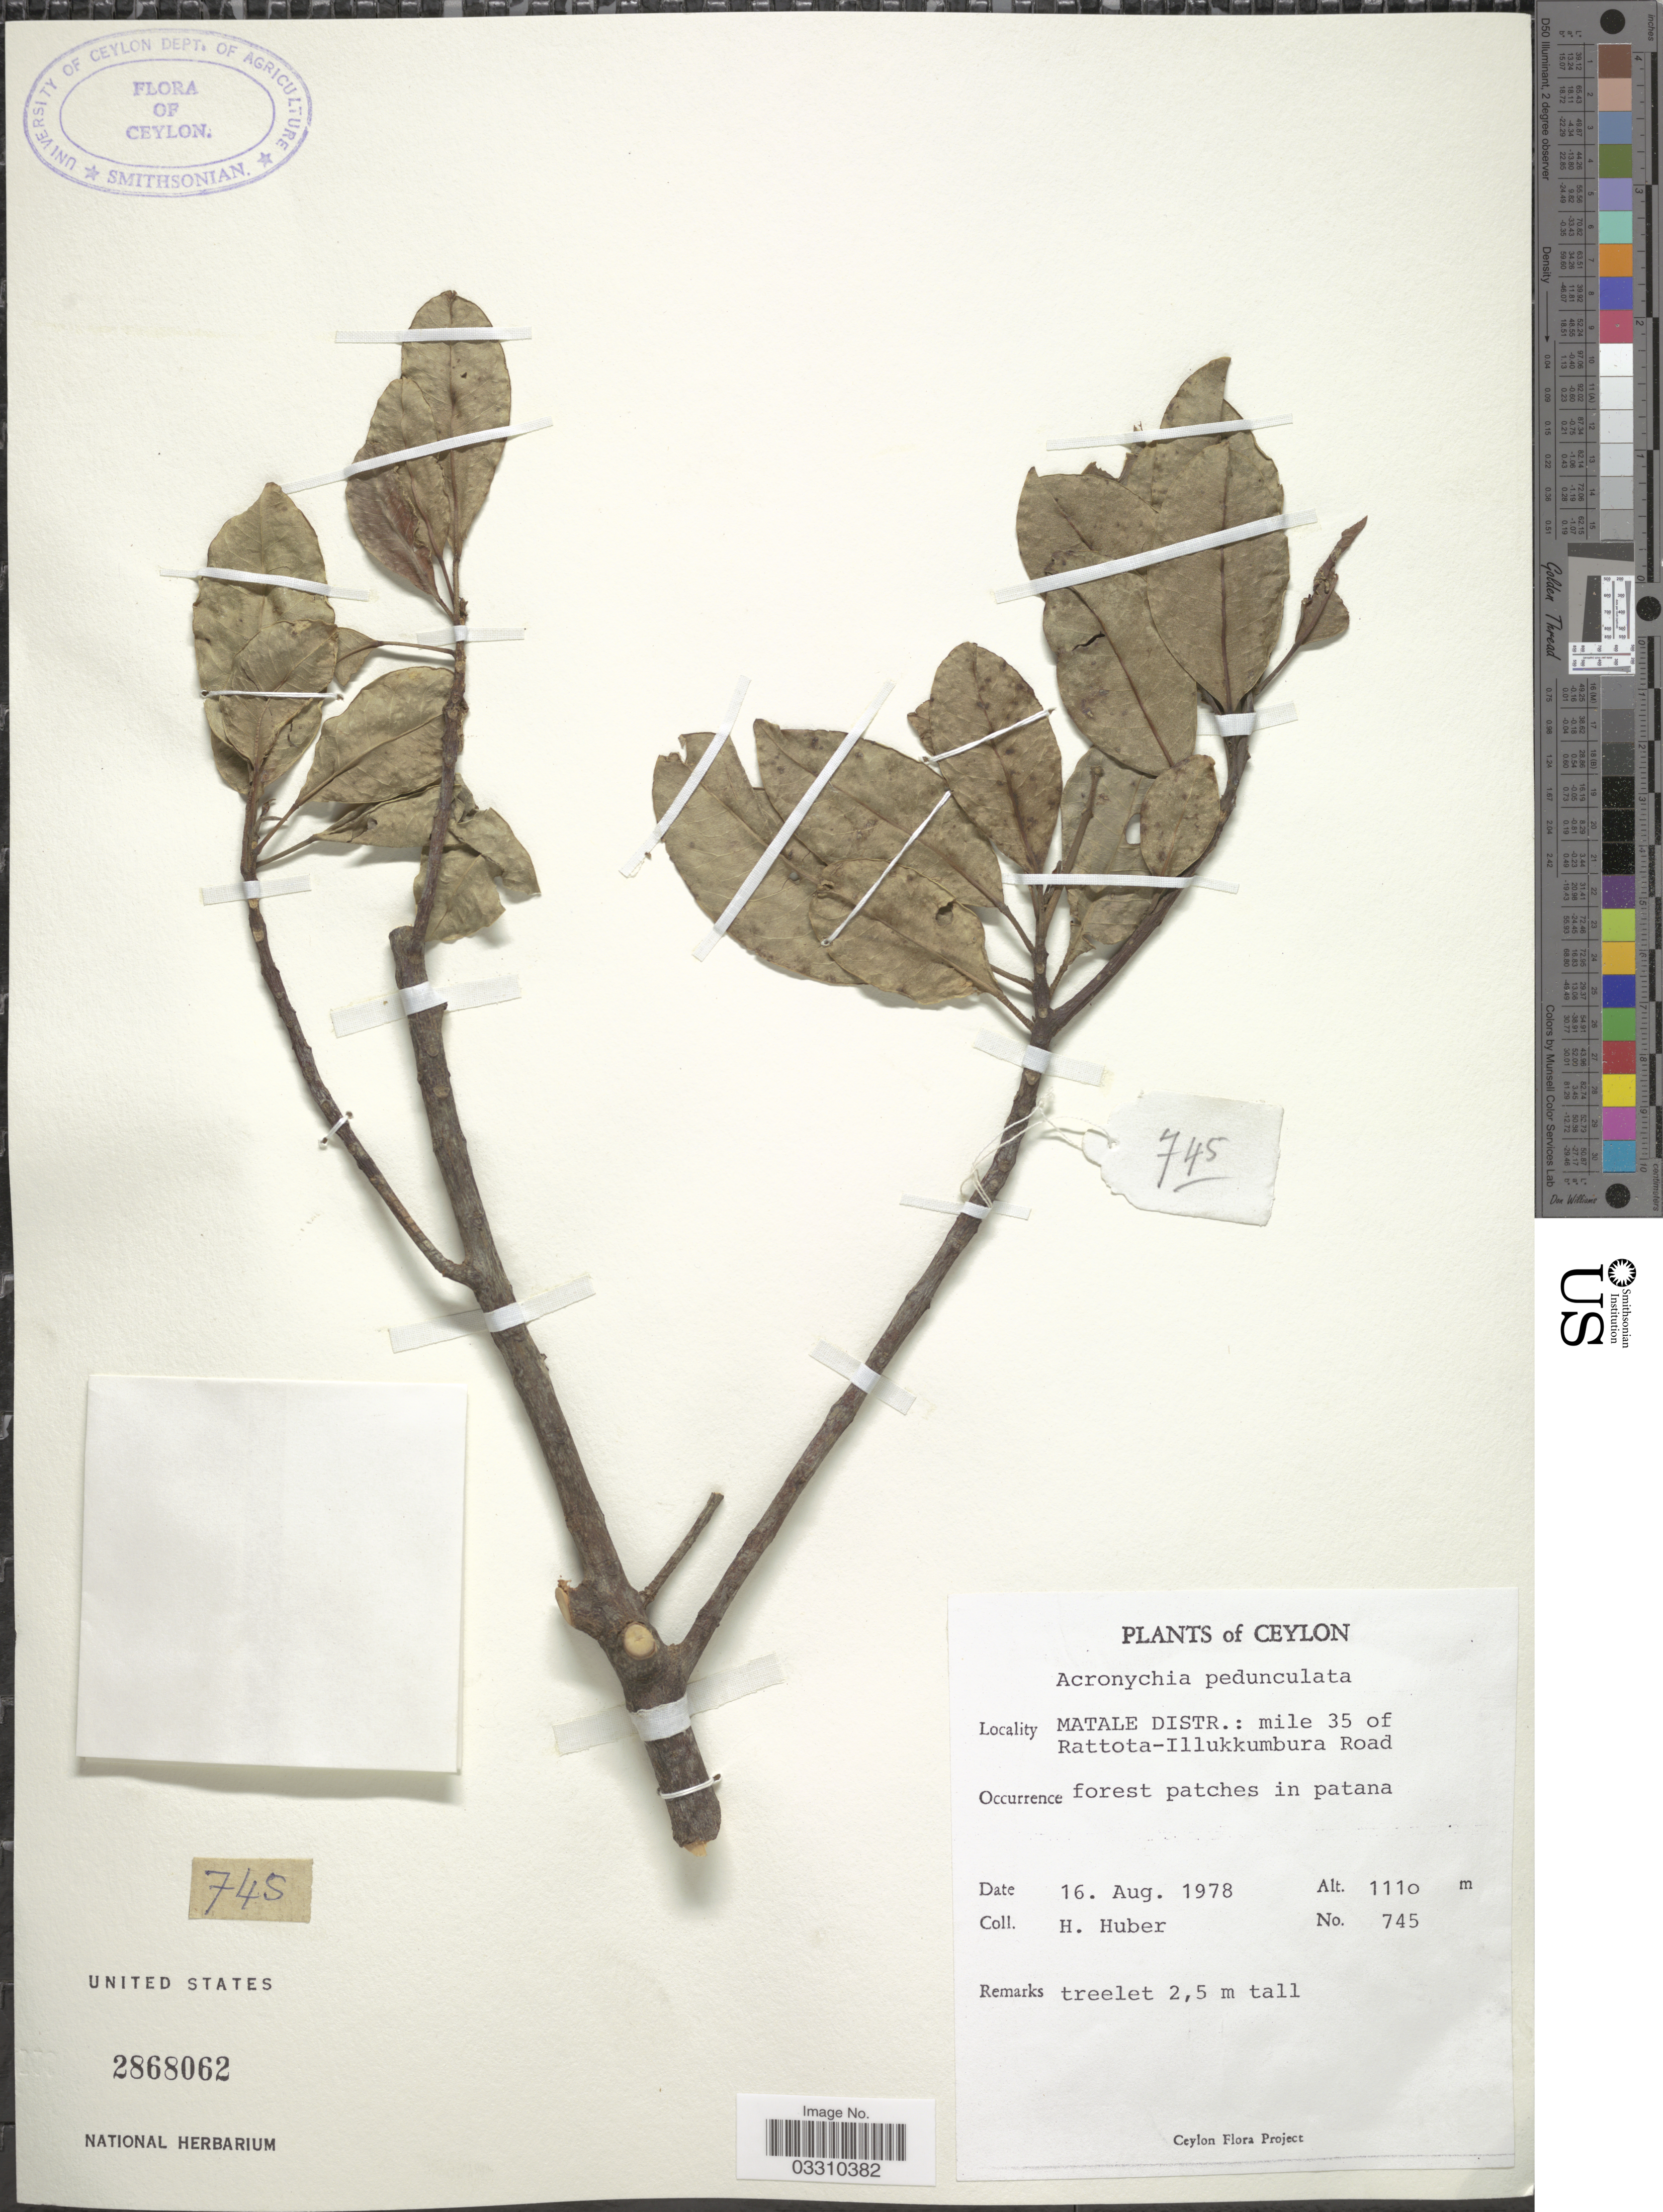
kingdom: Plantae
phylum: Tracheophyta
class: Magnoliopsida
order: Sapindales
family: Rutaceae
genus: Acronychia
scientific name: Acronychia pedunculata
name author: (L.) Miq.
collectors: H. Huber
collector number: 745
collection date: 1978-08-16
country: Sri Lanka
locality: Ceylon, Matale Distr.: mile 35 of Rattota - Illukkumbura Road.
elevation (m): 1110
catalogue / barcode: US 2868062